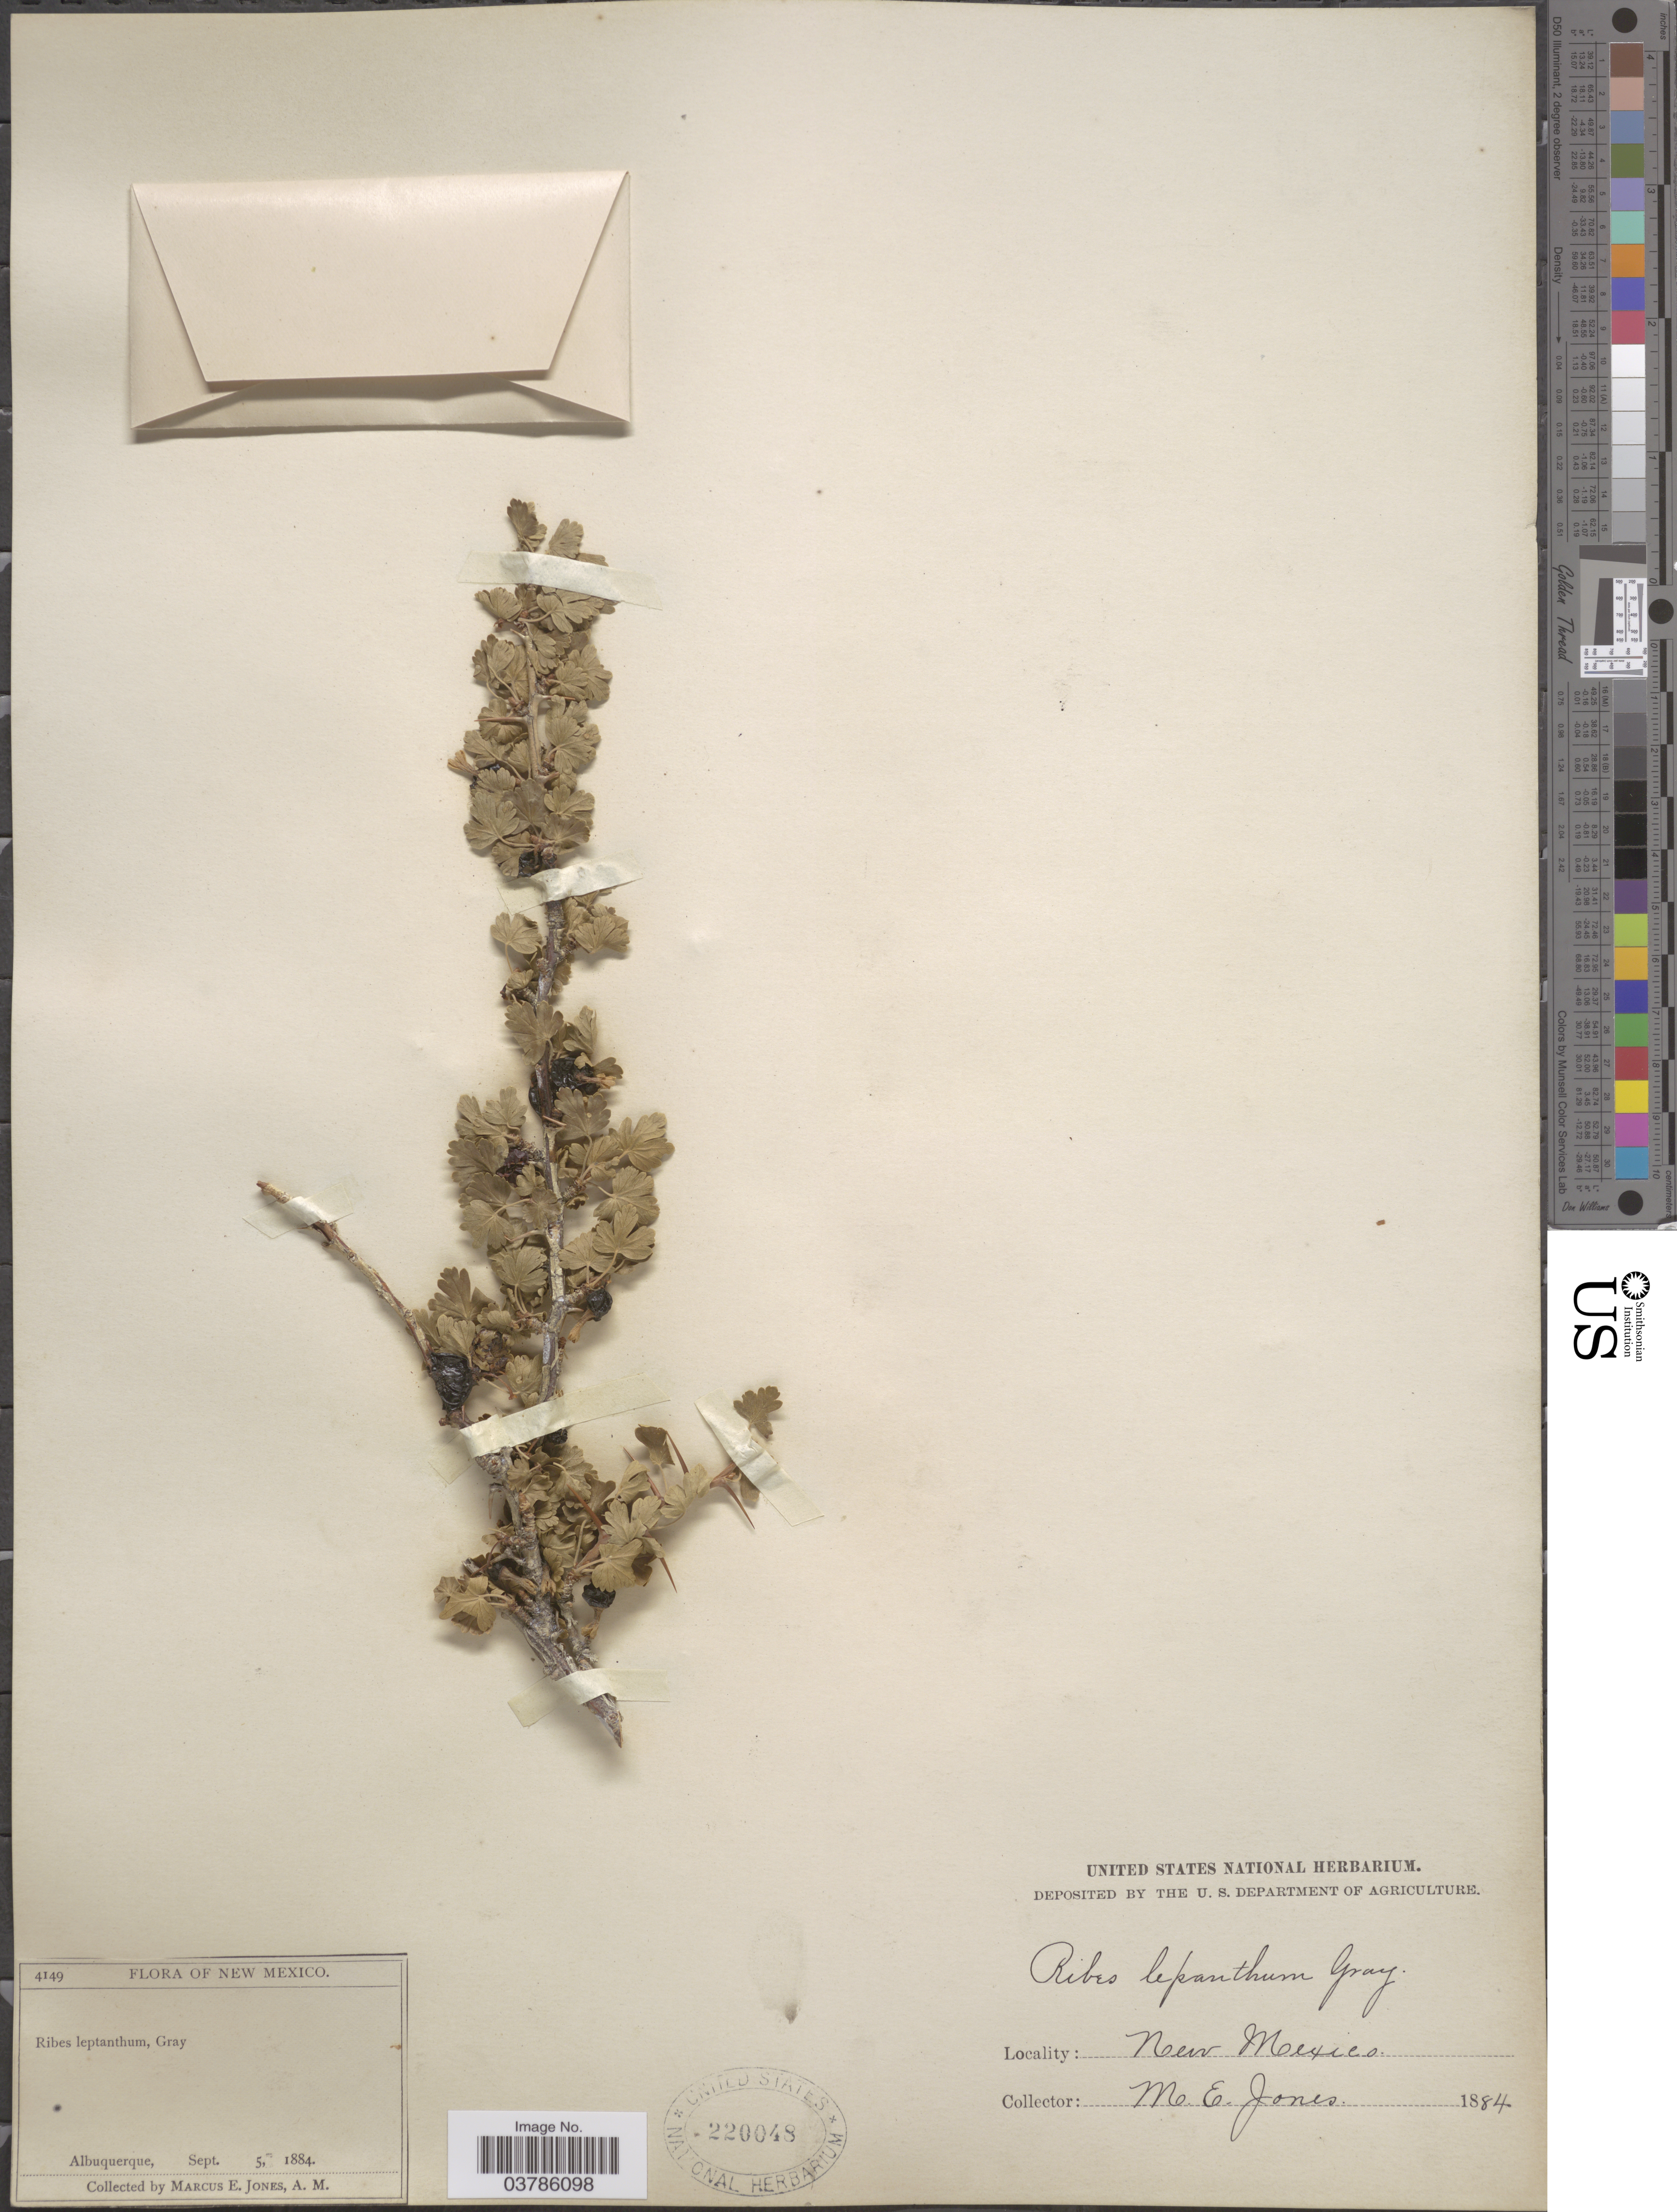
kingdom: Plantae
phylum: Tracheophyta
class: Magnoliopsida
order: Saxifragales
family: Grossulariaceae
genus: Ribes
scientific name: Ribes leptanthum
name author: A. Gray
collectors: M. E. Jones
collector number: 4149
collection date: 1884-09-05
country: United States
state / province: New Mexico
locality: Albuquerque.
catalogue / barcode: US 220048